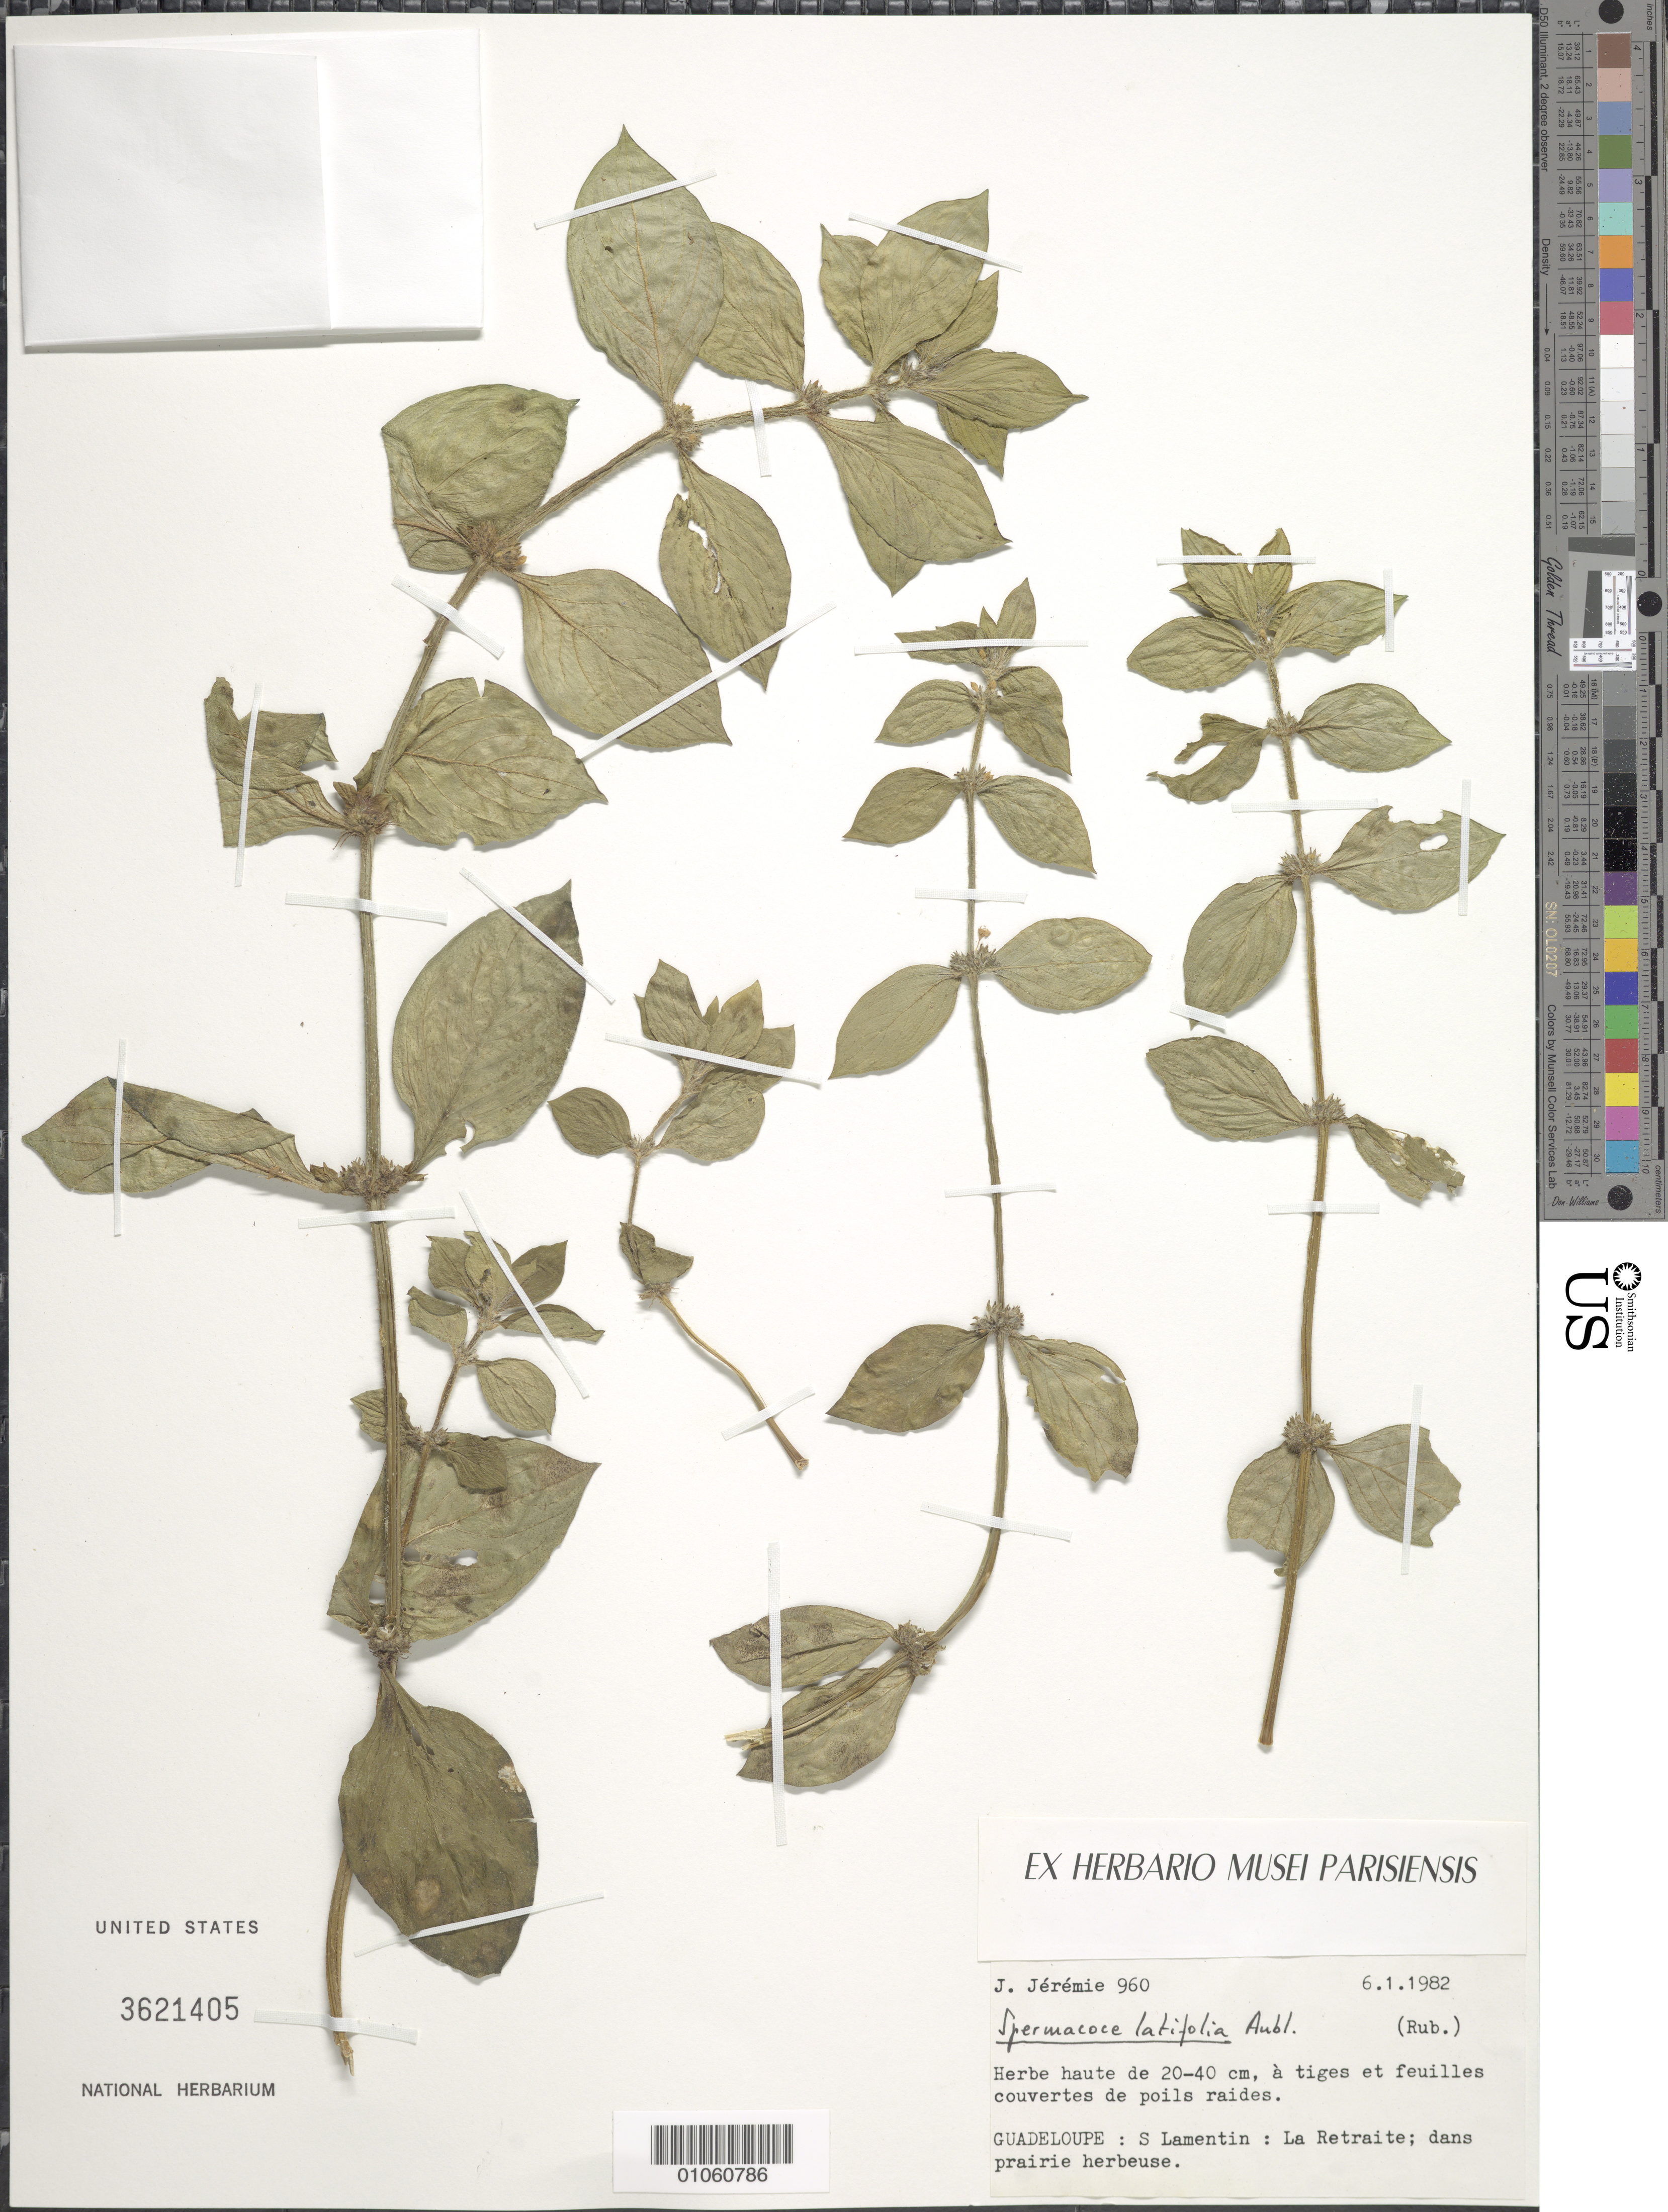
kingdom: Plantae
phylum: Tracheophyta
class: Magnoliopsida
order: Gentianales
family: Rubiaceae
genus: Spermacoce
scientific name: Spermacoce latifolia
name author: Aubl.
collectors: J. Jérémie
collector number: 960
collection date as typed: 06 Jan 1982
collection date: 1982-01-06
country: Guadeloupe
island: Basse Terre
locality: S. Lamentin, La Retraite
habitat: Dans prairie herbeuse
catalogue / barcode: US 3621405